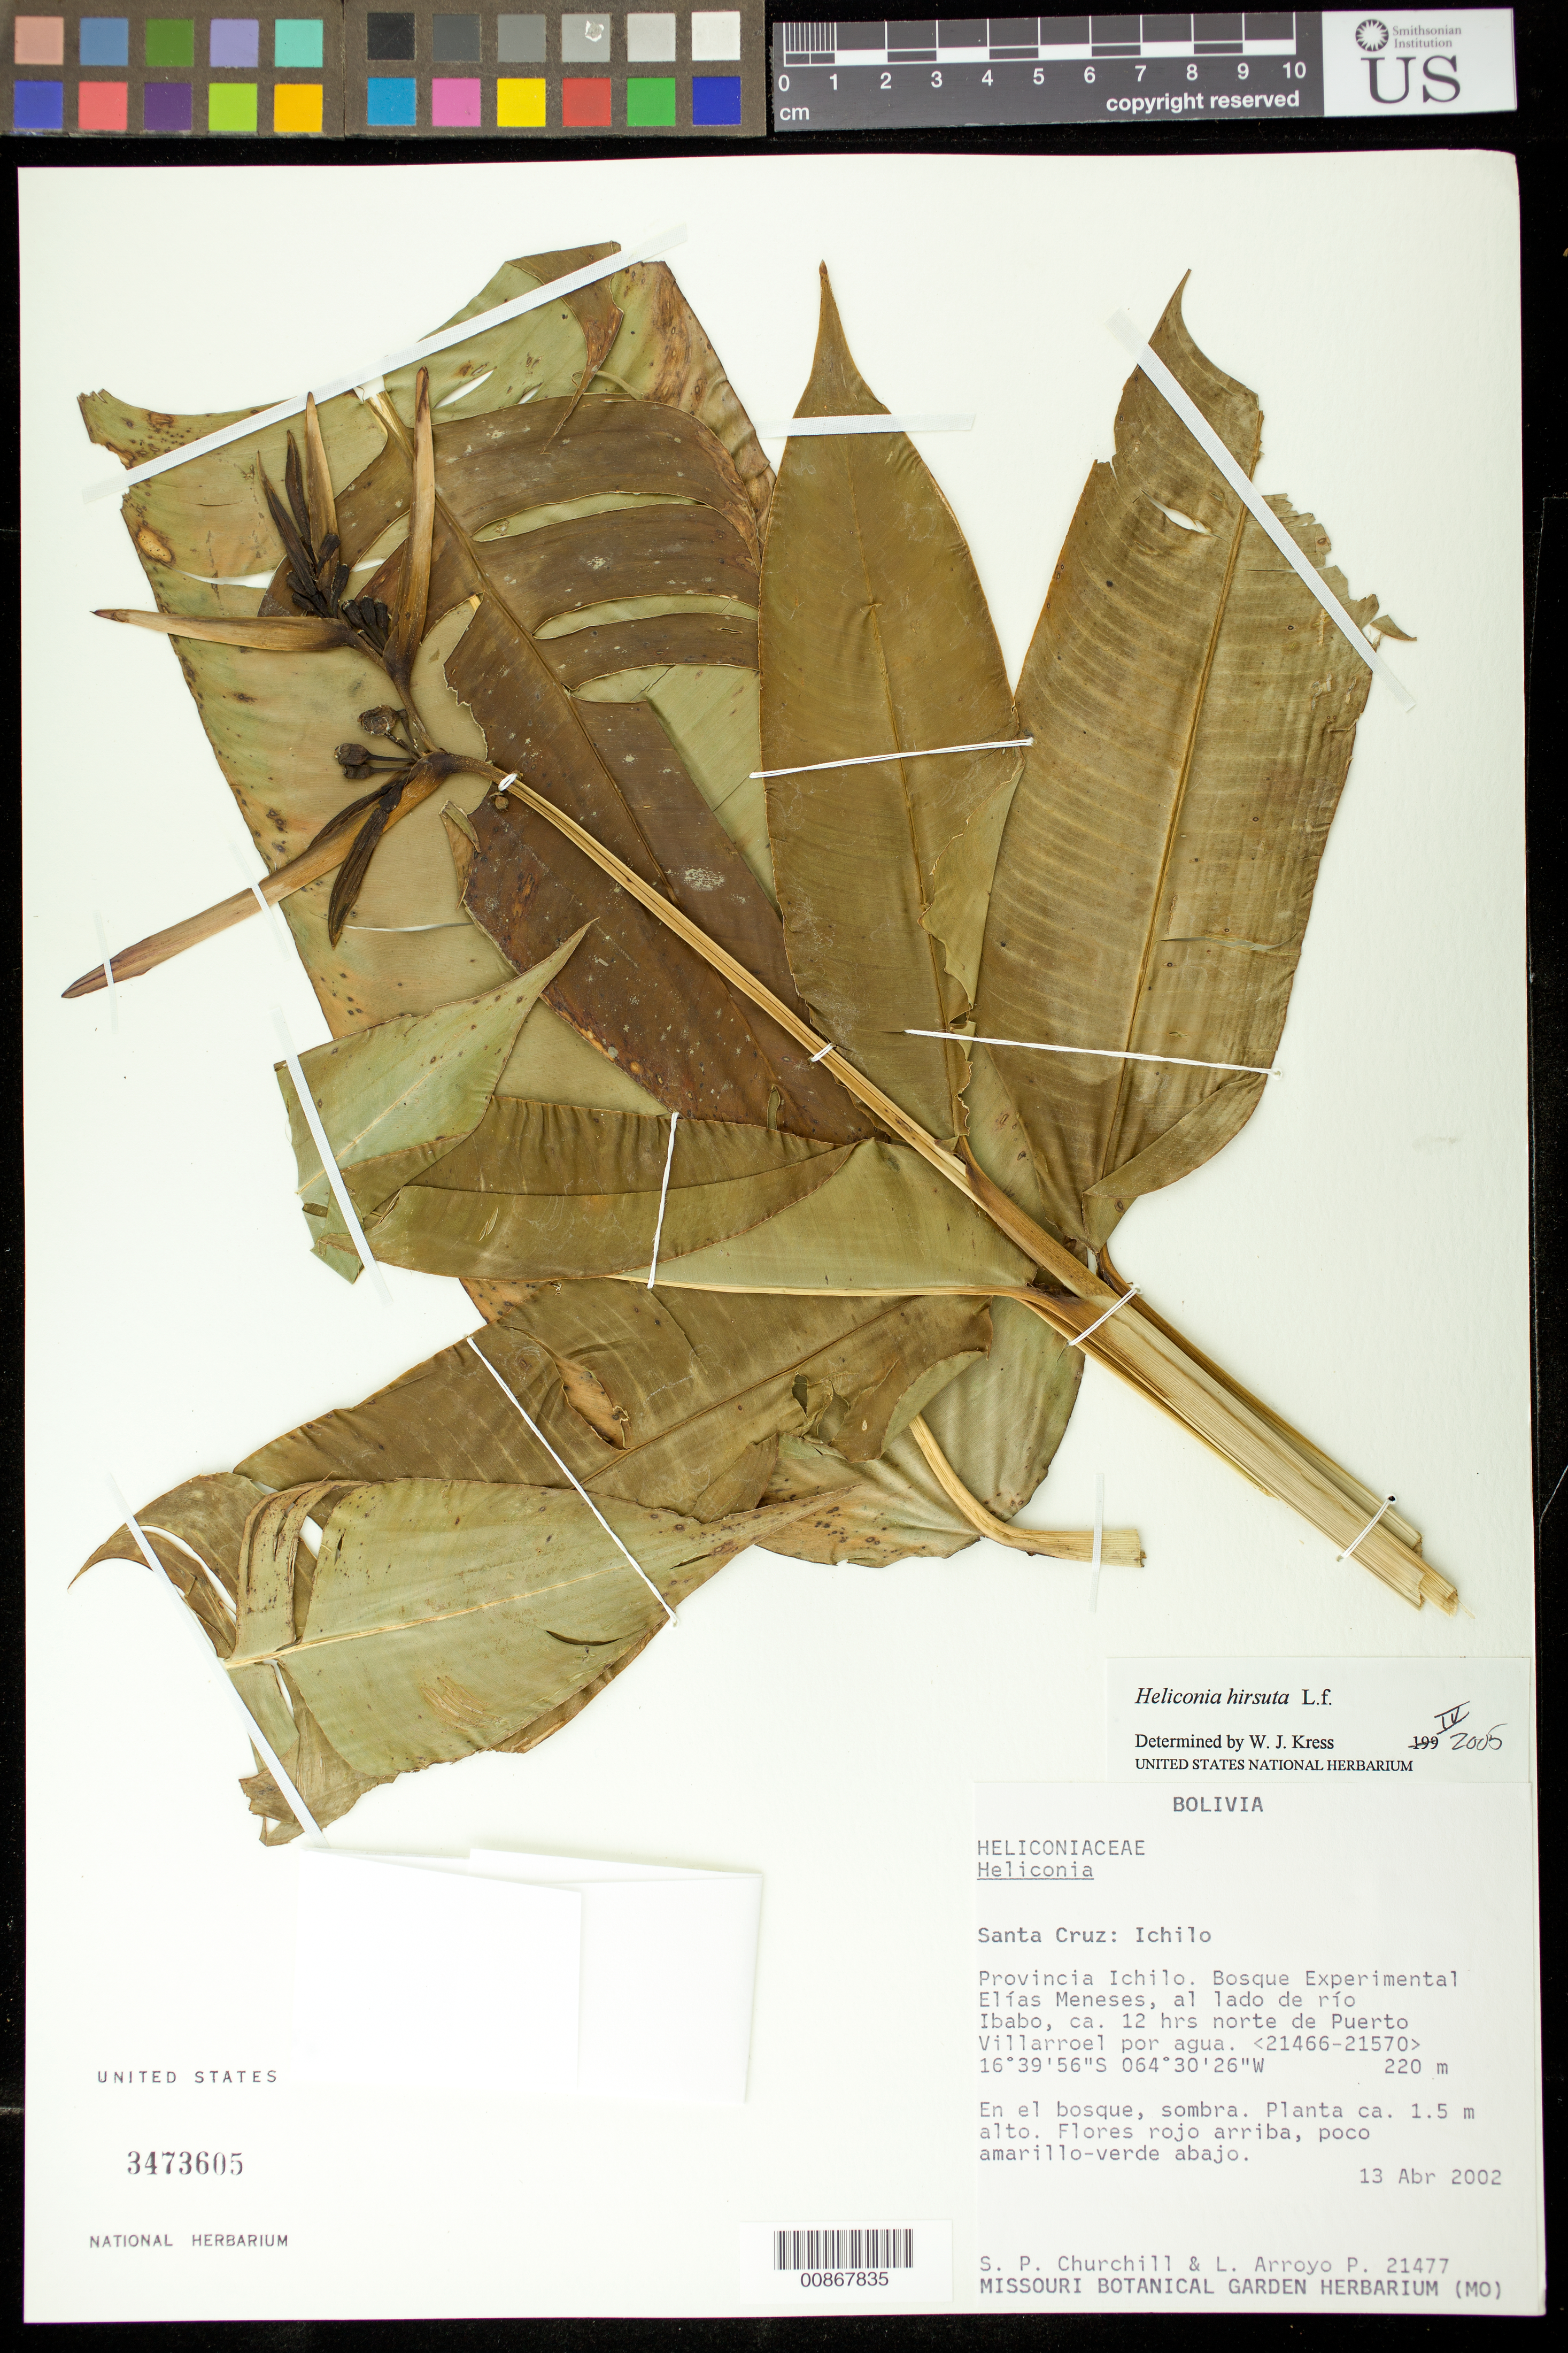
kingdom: Plantae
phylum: Tracheophyta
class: Liliopsida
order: Zingiberales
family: Heliconiaceae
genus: Heliconia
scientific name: Heliconia hirsuta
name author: L. f.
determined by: Kress, W. J., (US), Smithsonian Institution - National Museum of Natural History (UNITED STATES)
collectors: S. P. Churchill & L. Arroyo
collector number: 21477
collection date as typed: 13 Apr 2002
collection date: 2002-04-13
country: Bolivia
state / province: Santa Cruz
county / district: Ichilo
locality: Bosque Experimental Elias Meneses, al lado de rio Ibabo, ca. 12 hrs. norte de Puerto Villarroel por agua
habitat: En el bosque sombra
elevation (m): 220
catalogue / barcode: US 3473605